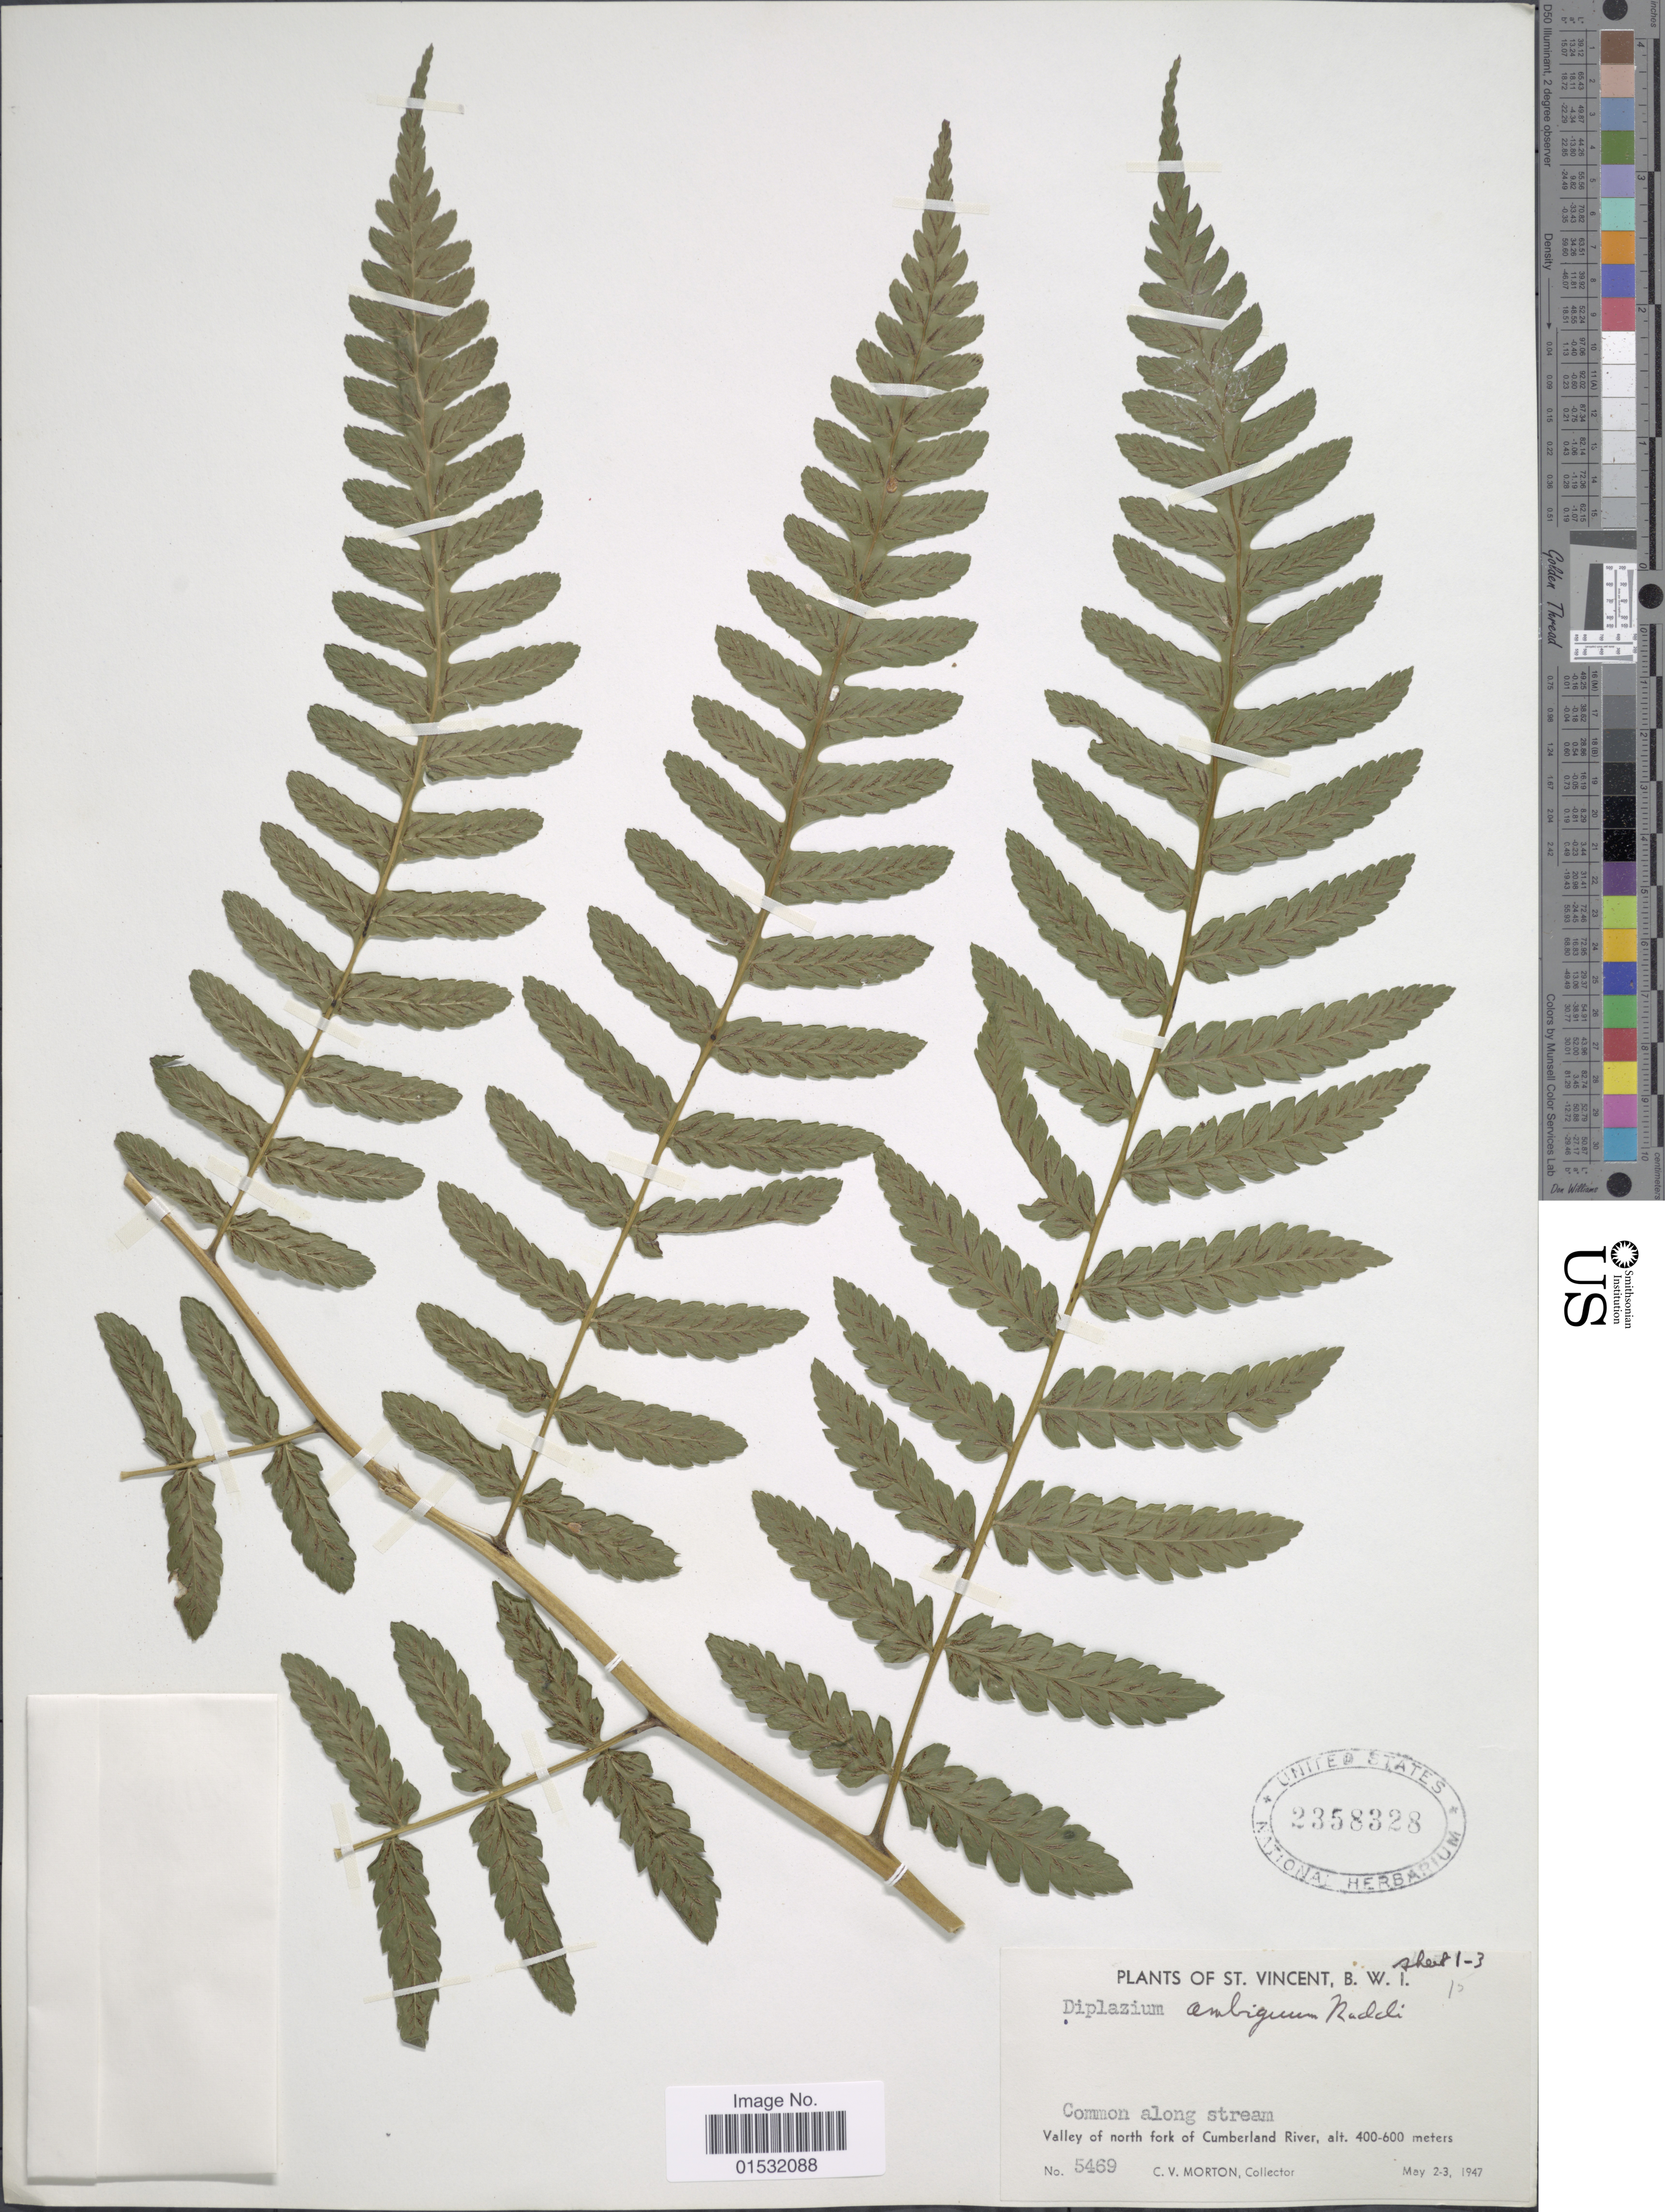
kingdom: Plantae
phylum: Tracheophyta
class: Polypodiopsida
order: Polypodiales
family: Athyriaceae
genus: Diplazium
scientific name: Diplazium ambiguum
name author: Raddi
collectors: C. V. Morton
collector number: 5469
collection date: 1947-05-02/1947-05-03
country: St. Vincent - Grenadines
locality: St. Vincent, B. W. I. Valley of north fork of Cumberland River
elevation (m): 400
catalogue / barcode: US 2358328